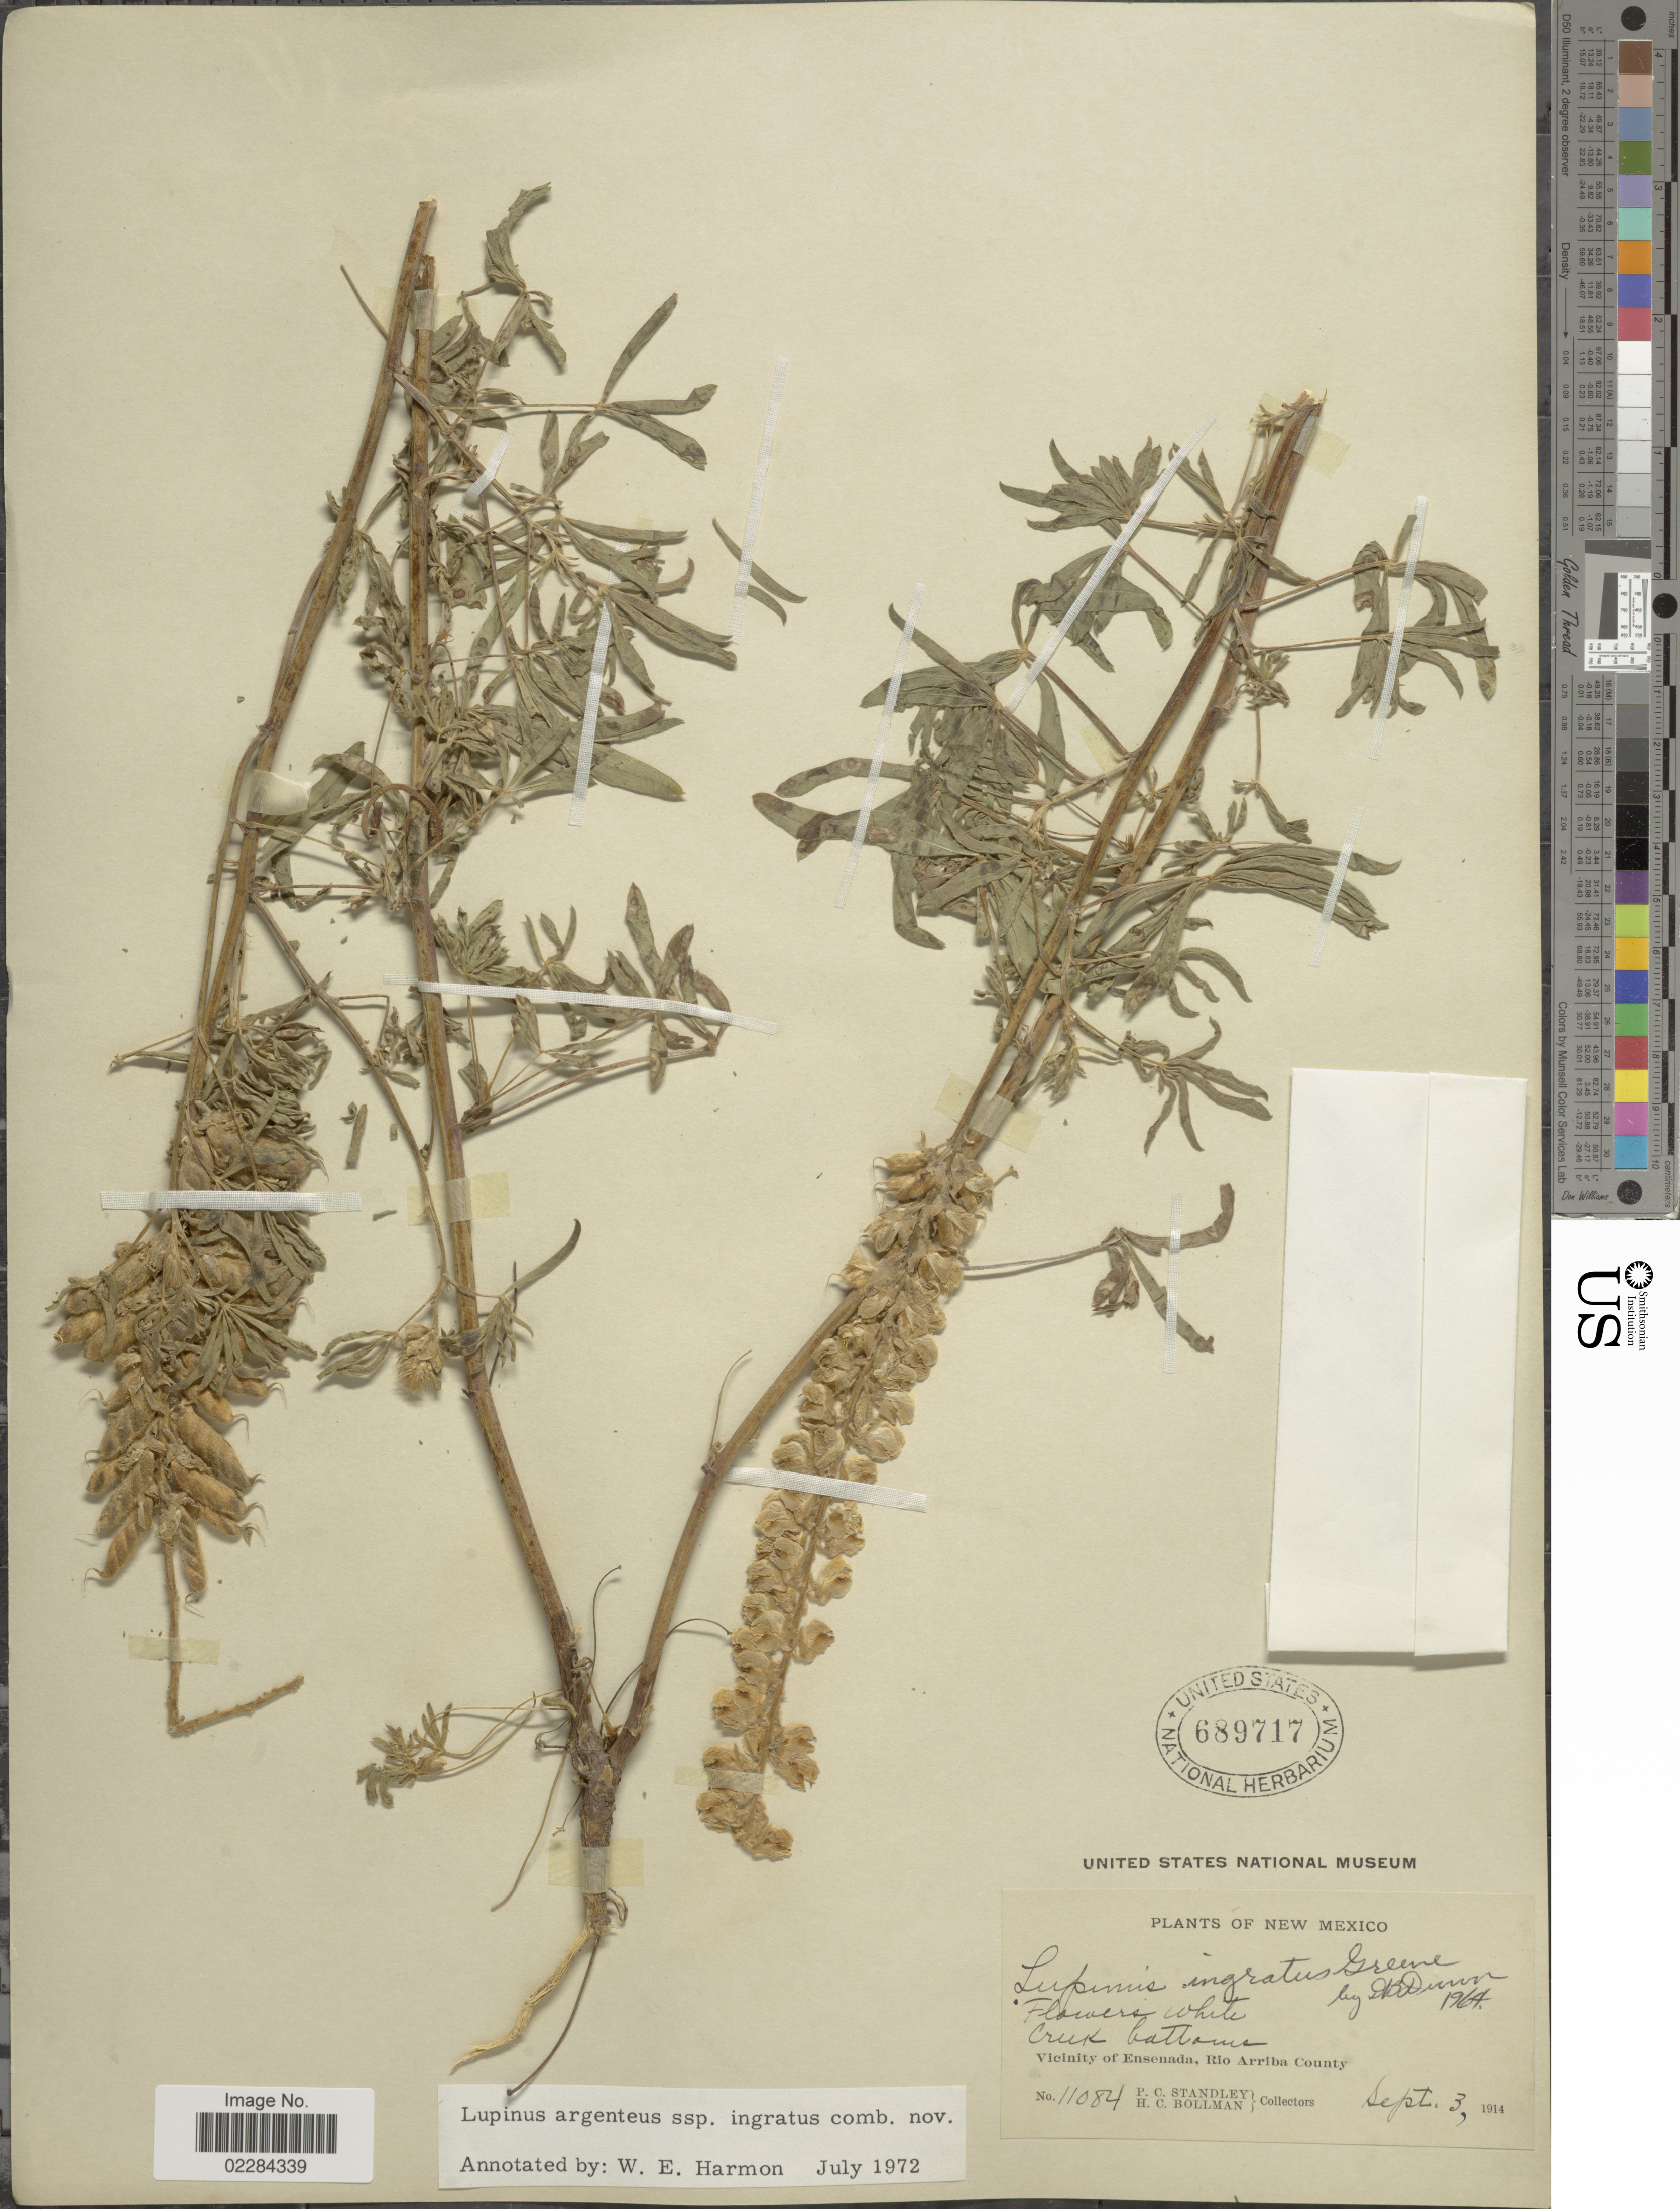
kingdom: Plantae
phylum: Tracheophyta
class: Magnoliopsida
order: Fabales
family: Fabaceae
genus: Lupinus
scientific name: Lupinus argenteus var. fulvomaculatus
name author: (Payson) Barneby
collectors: P. C. Standley & H. C. Bollman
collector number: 11084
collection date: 1914-09-03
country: United States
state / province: New Mexico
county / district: Rio Arriba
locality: Creek bottoms, vicinity of Ensenada, Rio Arriba County.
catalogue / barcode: US 689717